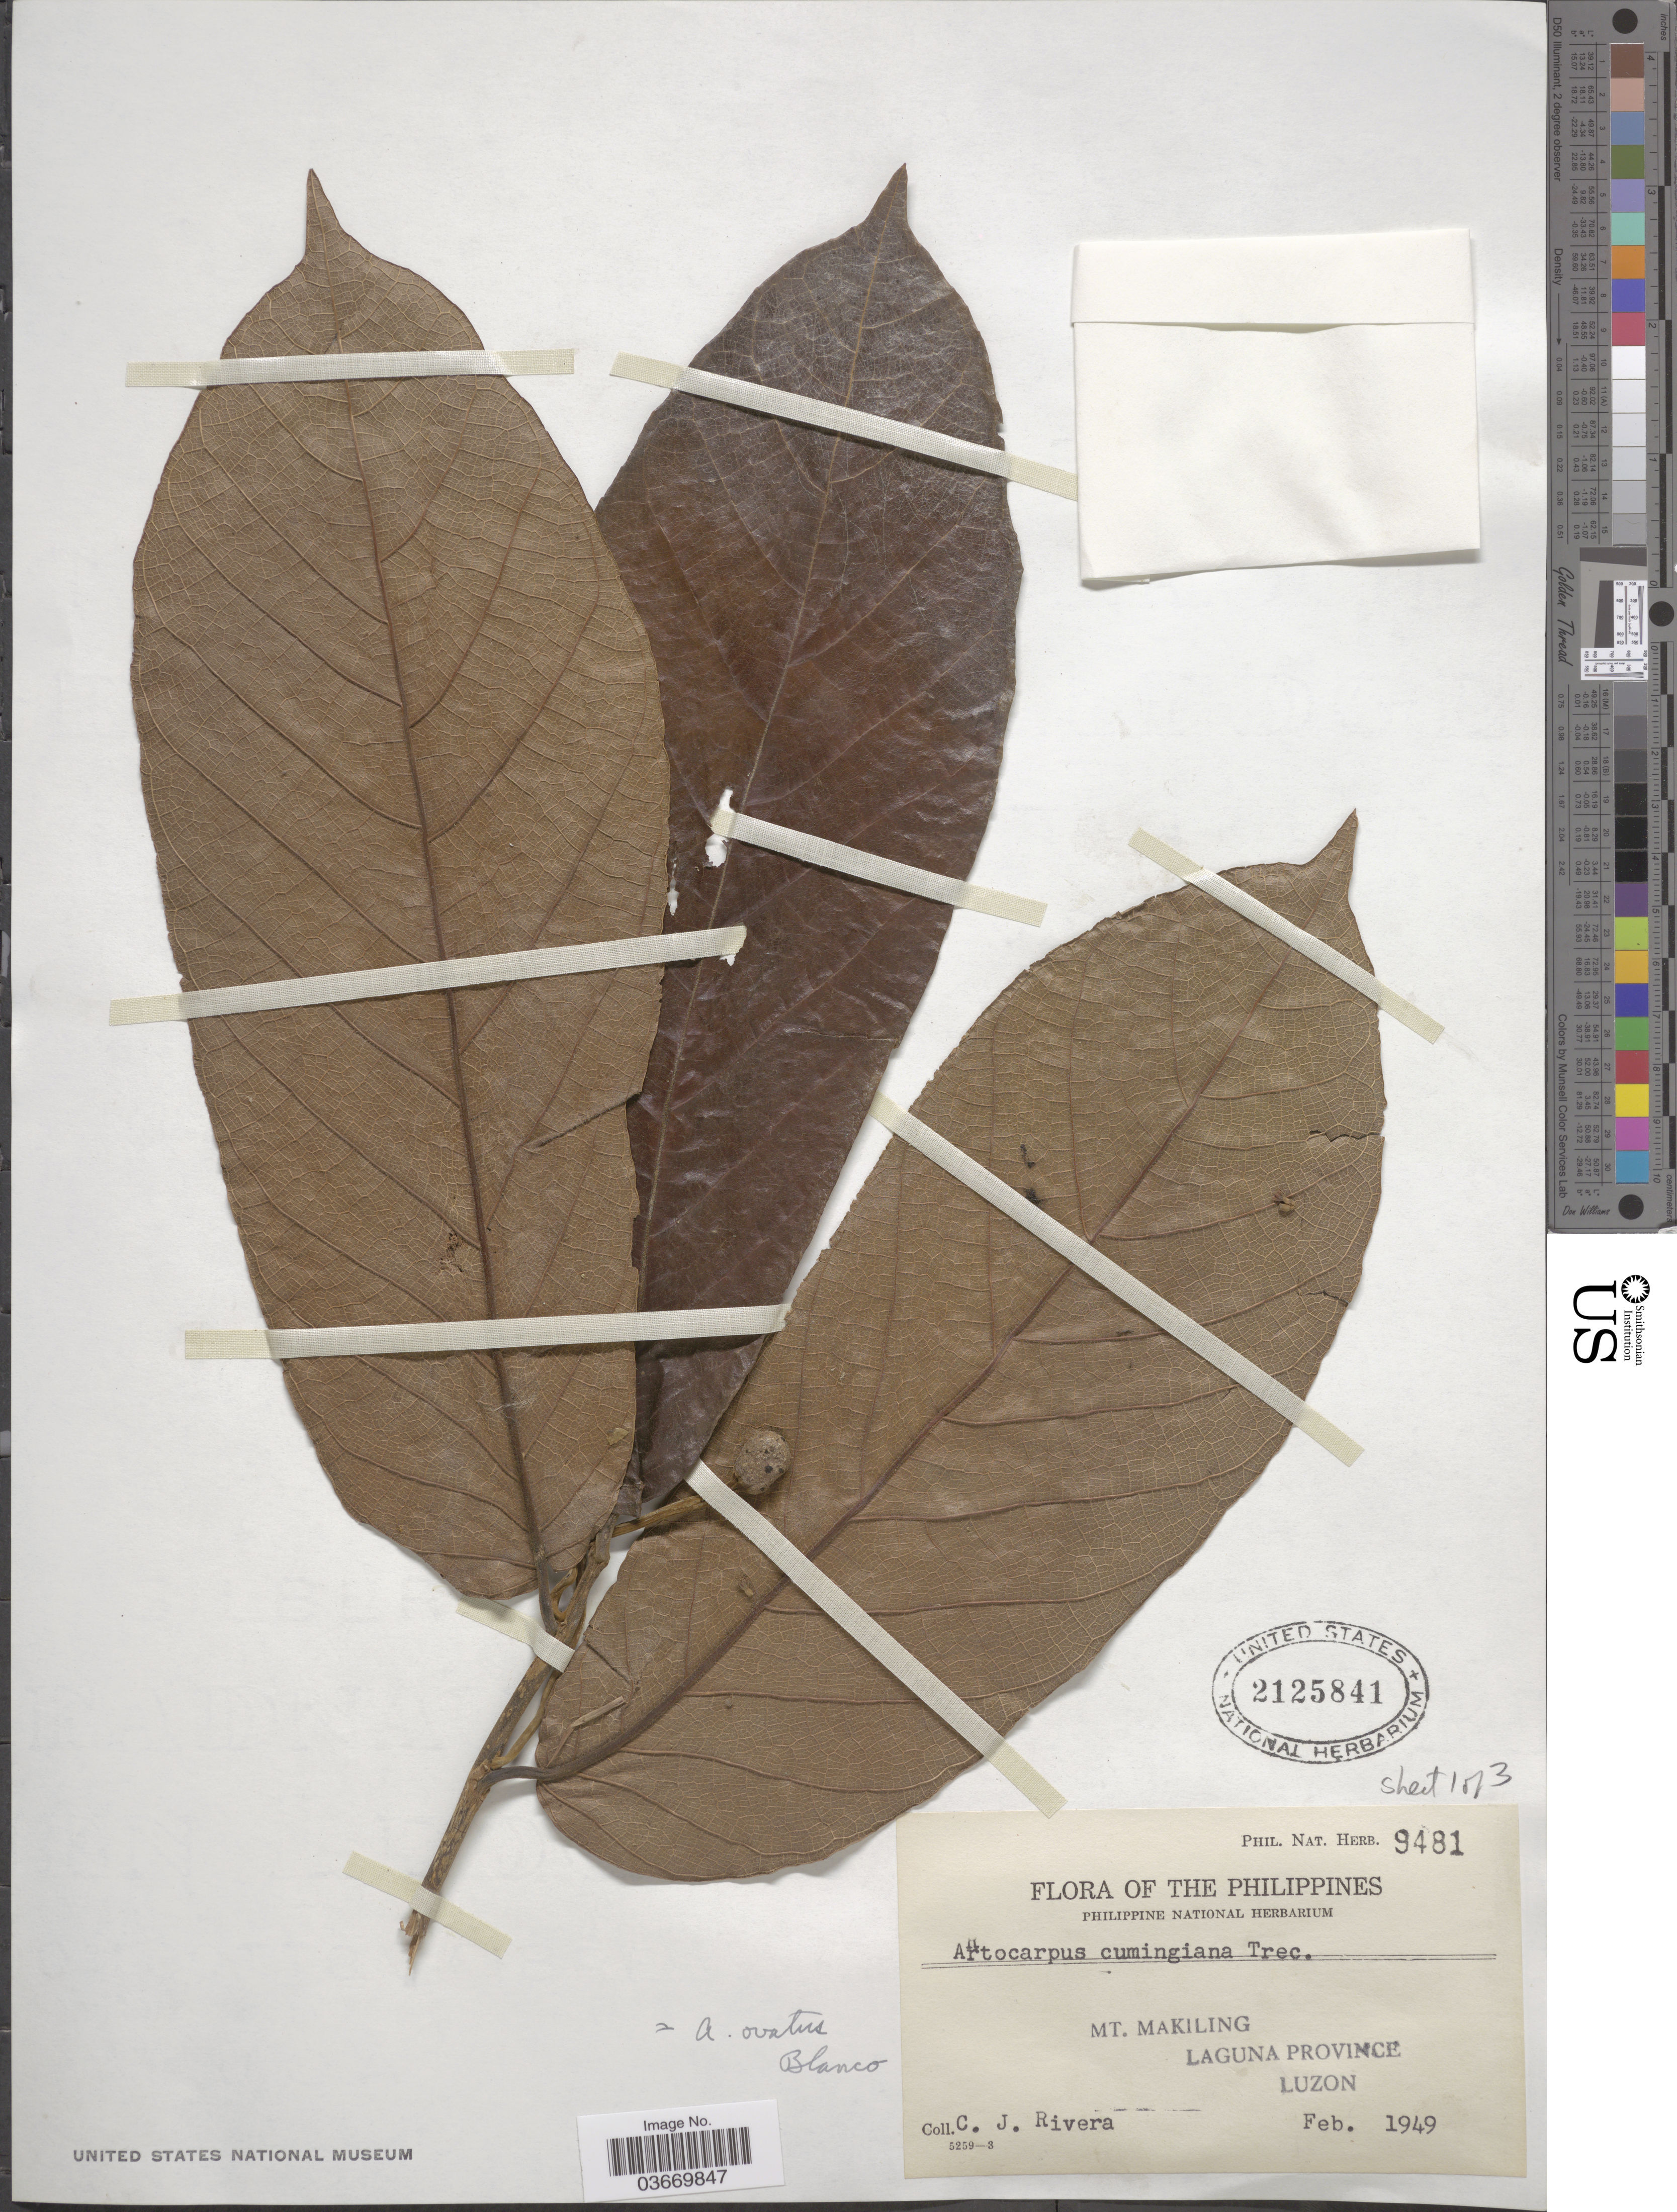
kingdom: Plantae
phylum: Tracheophyta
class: Magnoliopsida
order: Rosales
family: Moraceae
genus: Artocarpus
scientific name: Artocarpus ovatus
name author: Blanco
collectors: C. Rivera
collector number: Phil. Nat. Herb. 9481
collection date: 1949-02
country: Philippines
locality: Mt. Makiling, Laguna Province, Luzon.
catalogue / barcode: US 2125841